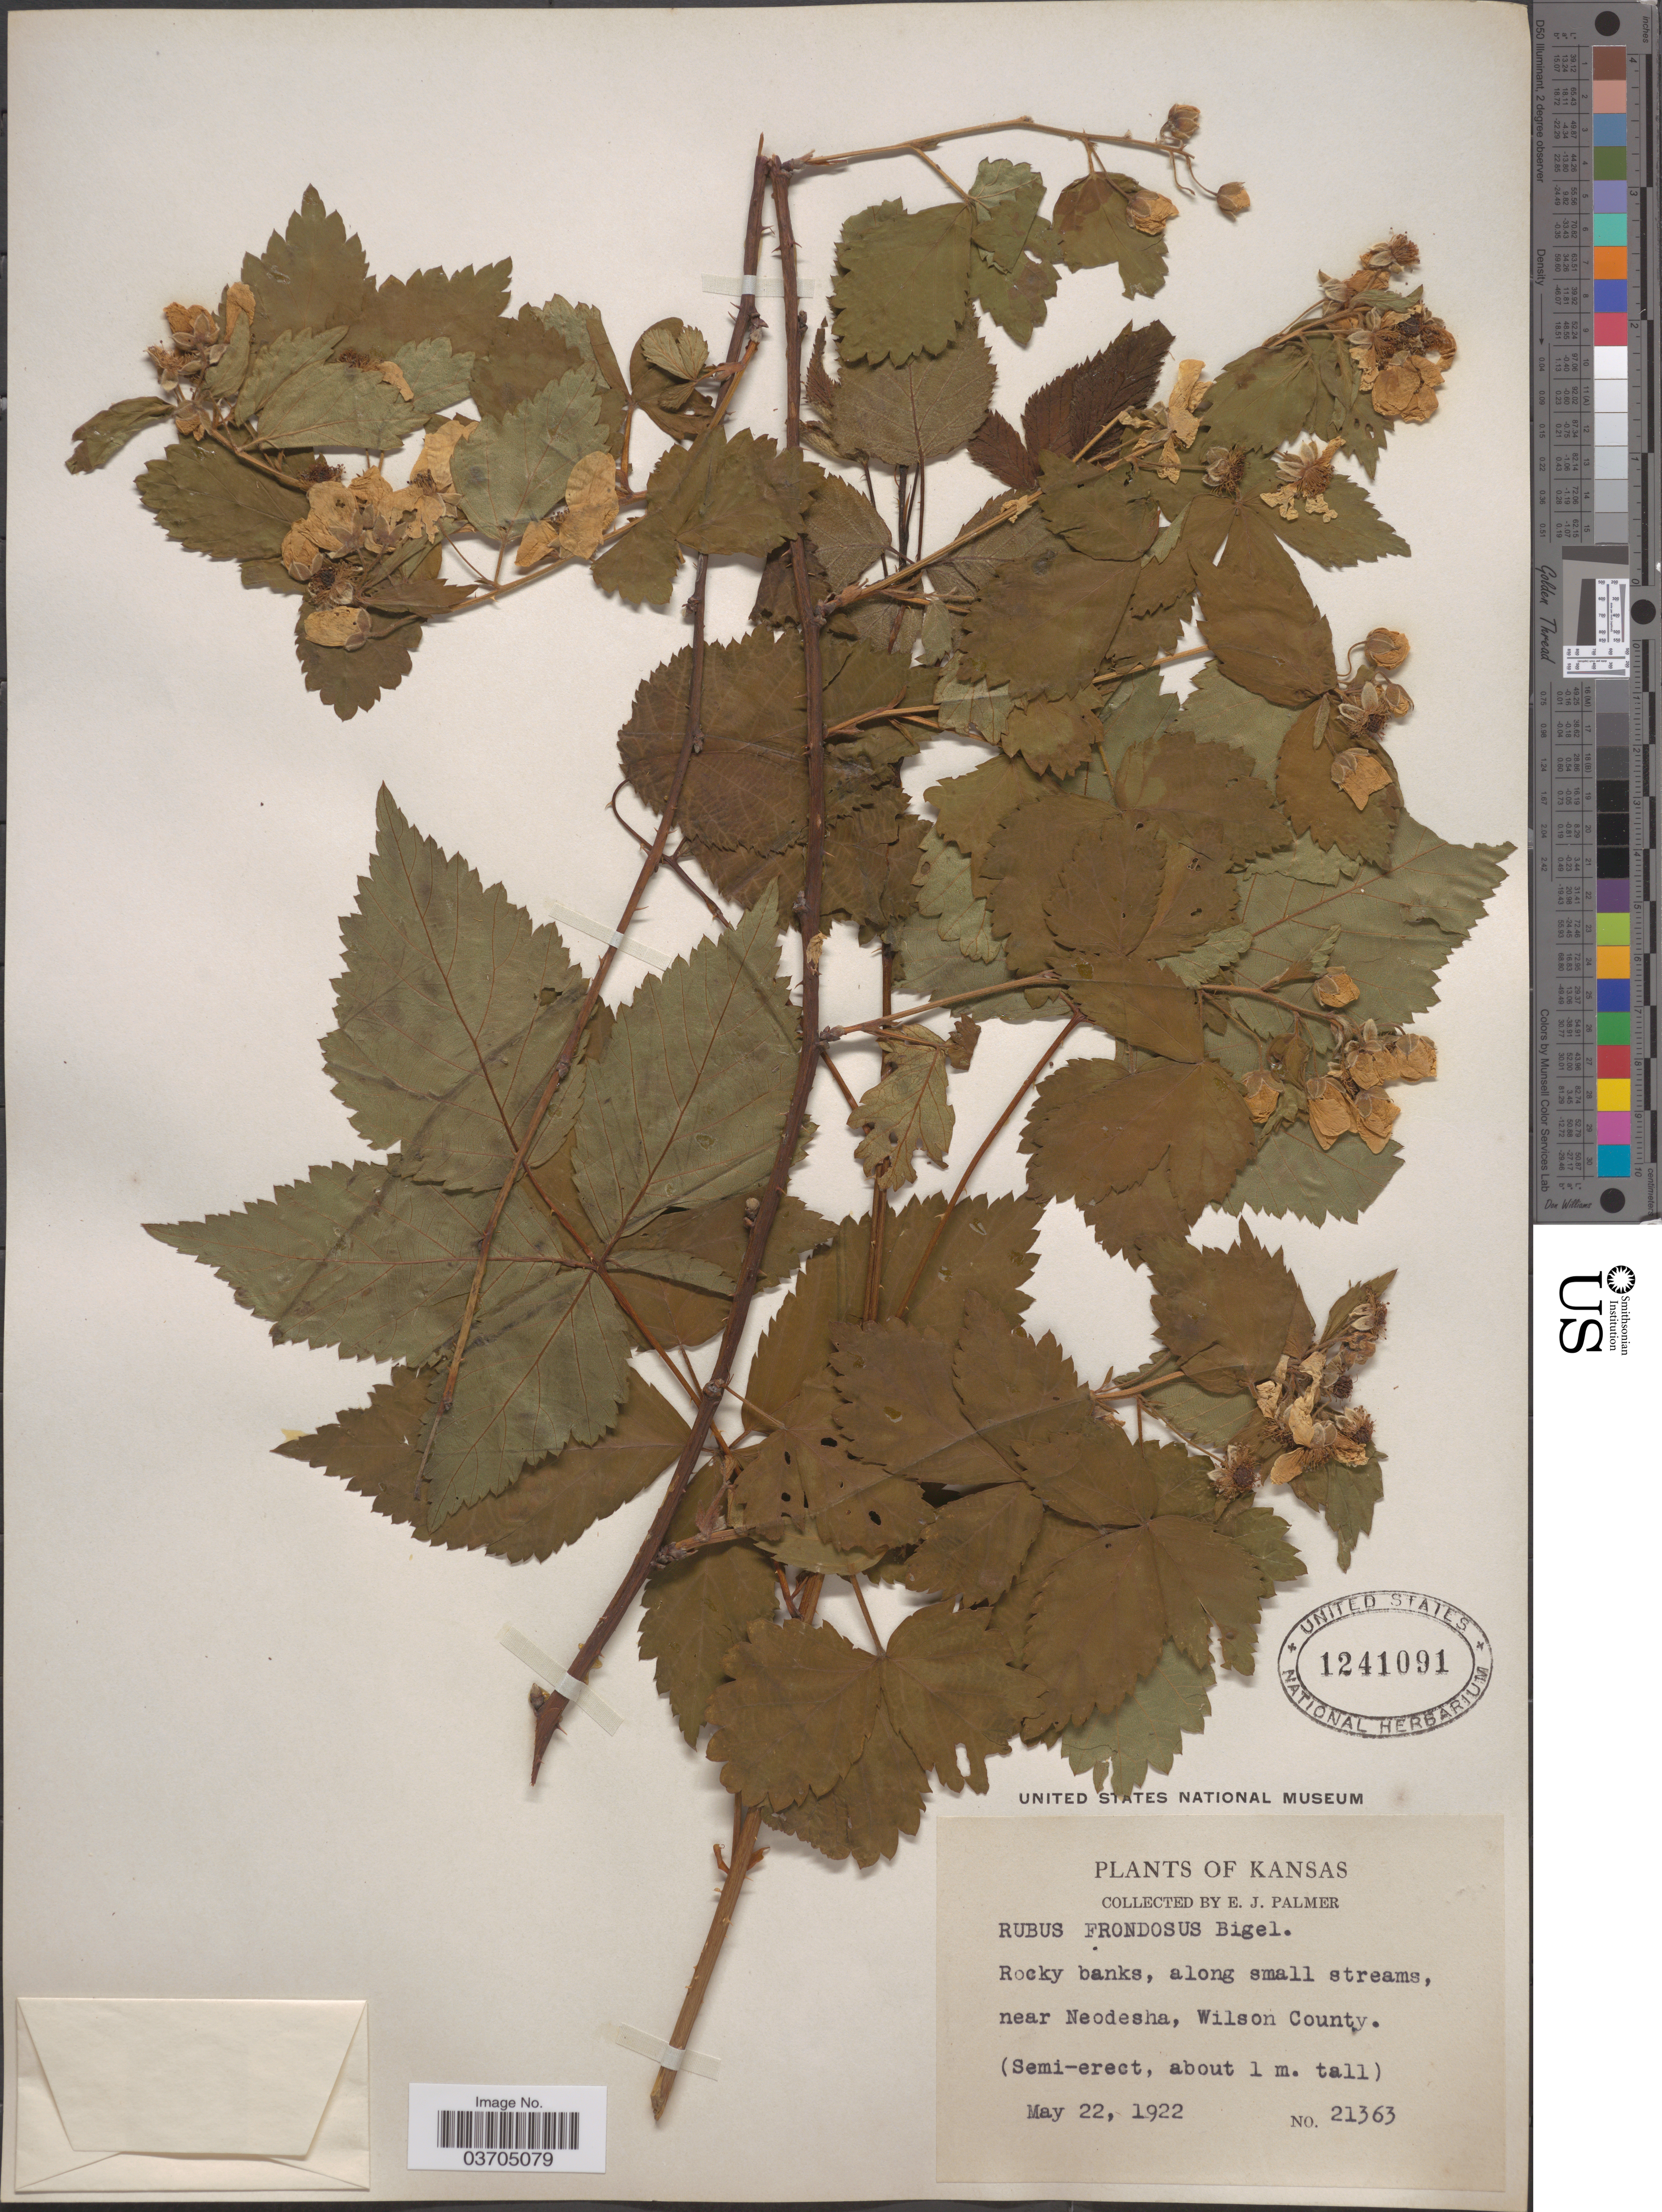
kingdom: Plantae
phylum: Tracheophyta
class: Magnoliopsida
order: Rosales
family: Rosaceae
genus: Rubus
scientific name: Rubus frondosus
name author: Bigelow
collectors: E. J. Palmer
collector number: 21363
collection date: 1922-05-22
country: United States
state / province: Kansas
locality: Near Neodesha, Wilson County.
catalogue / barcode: US 1241091